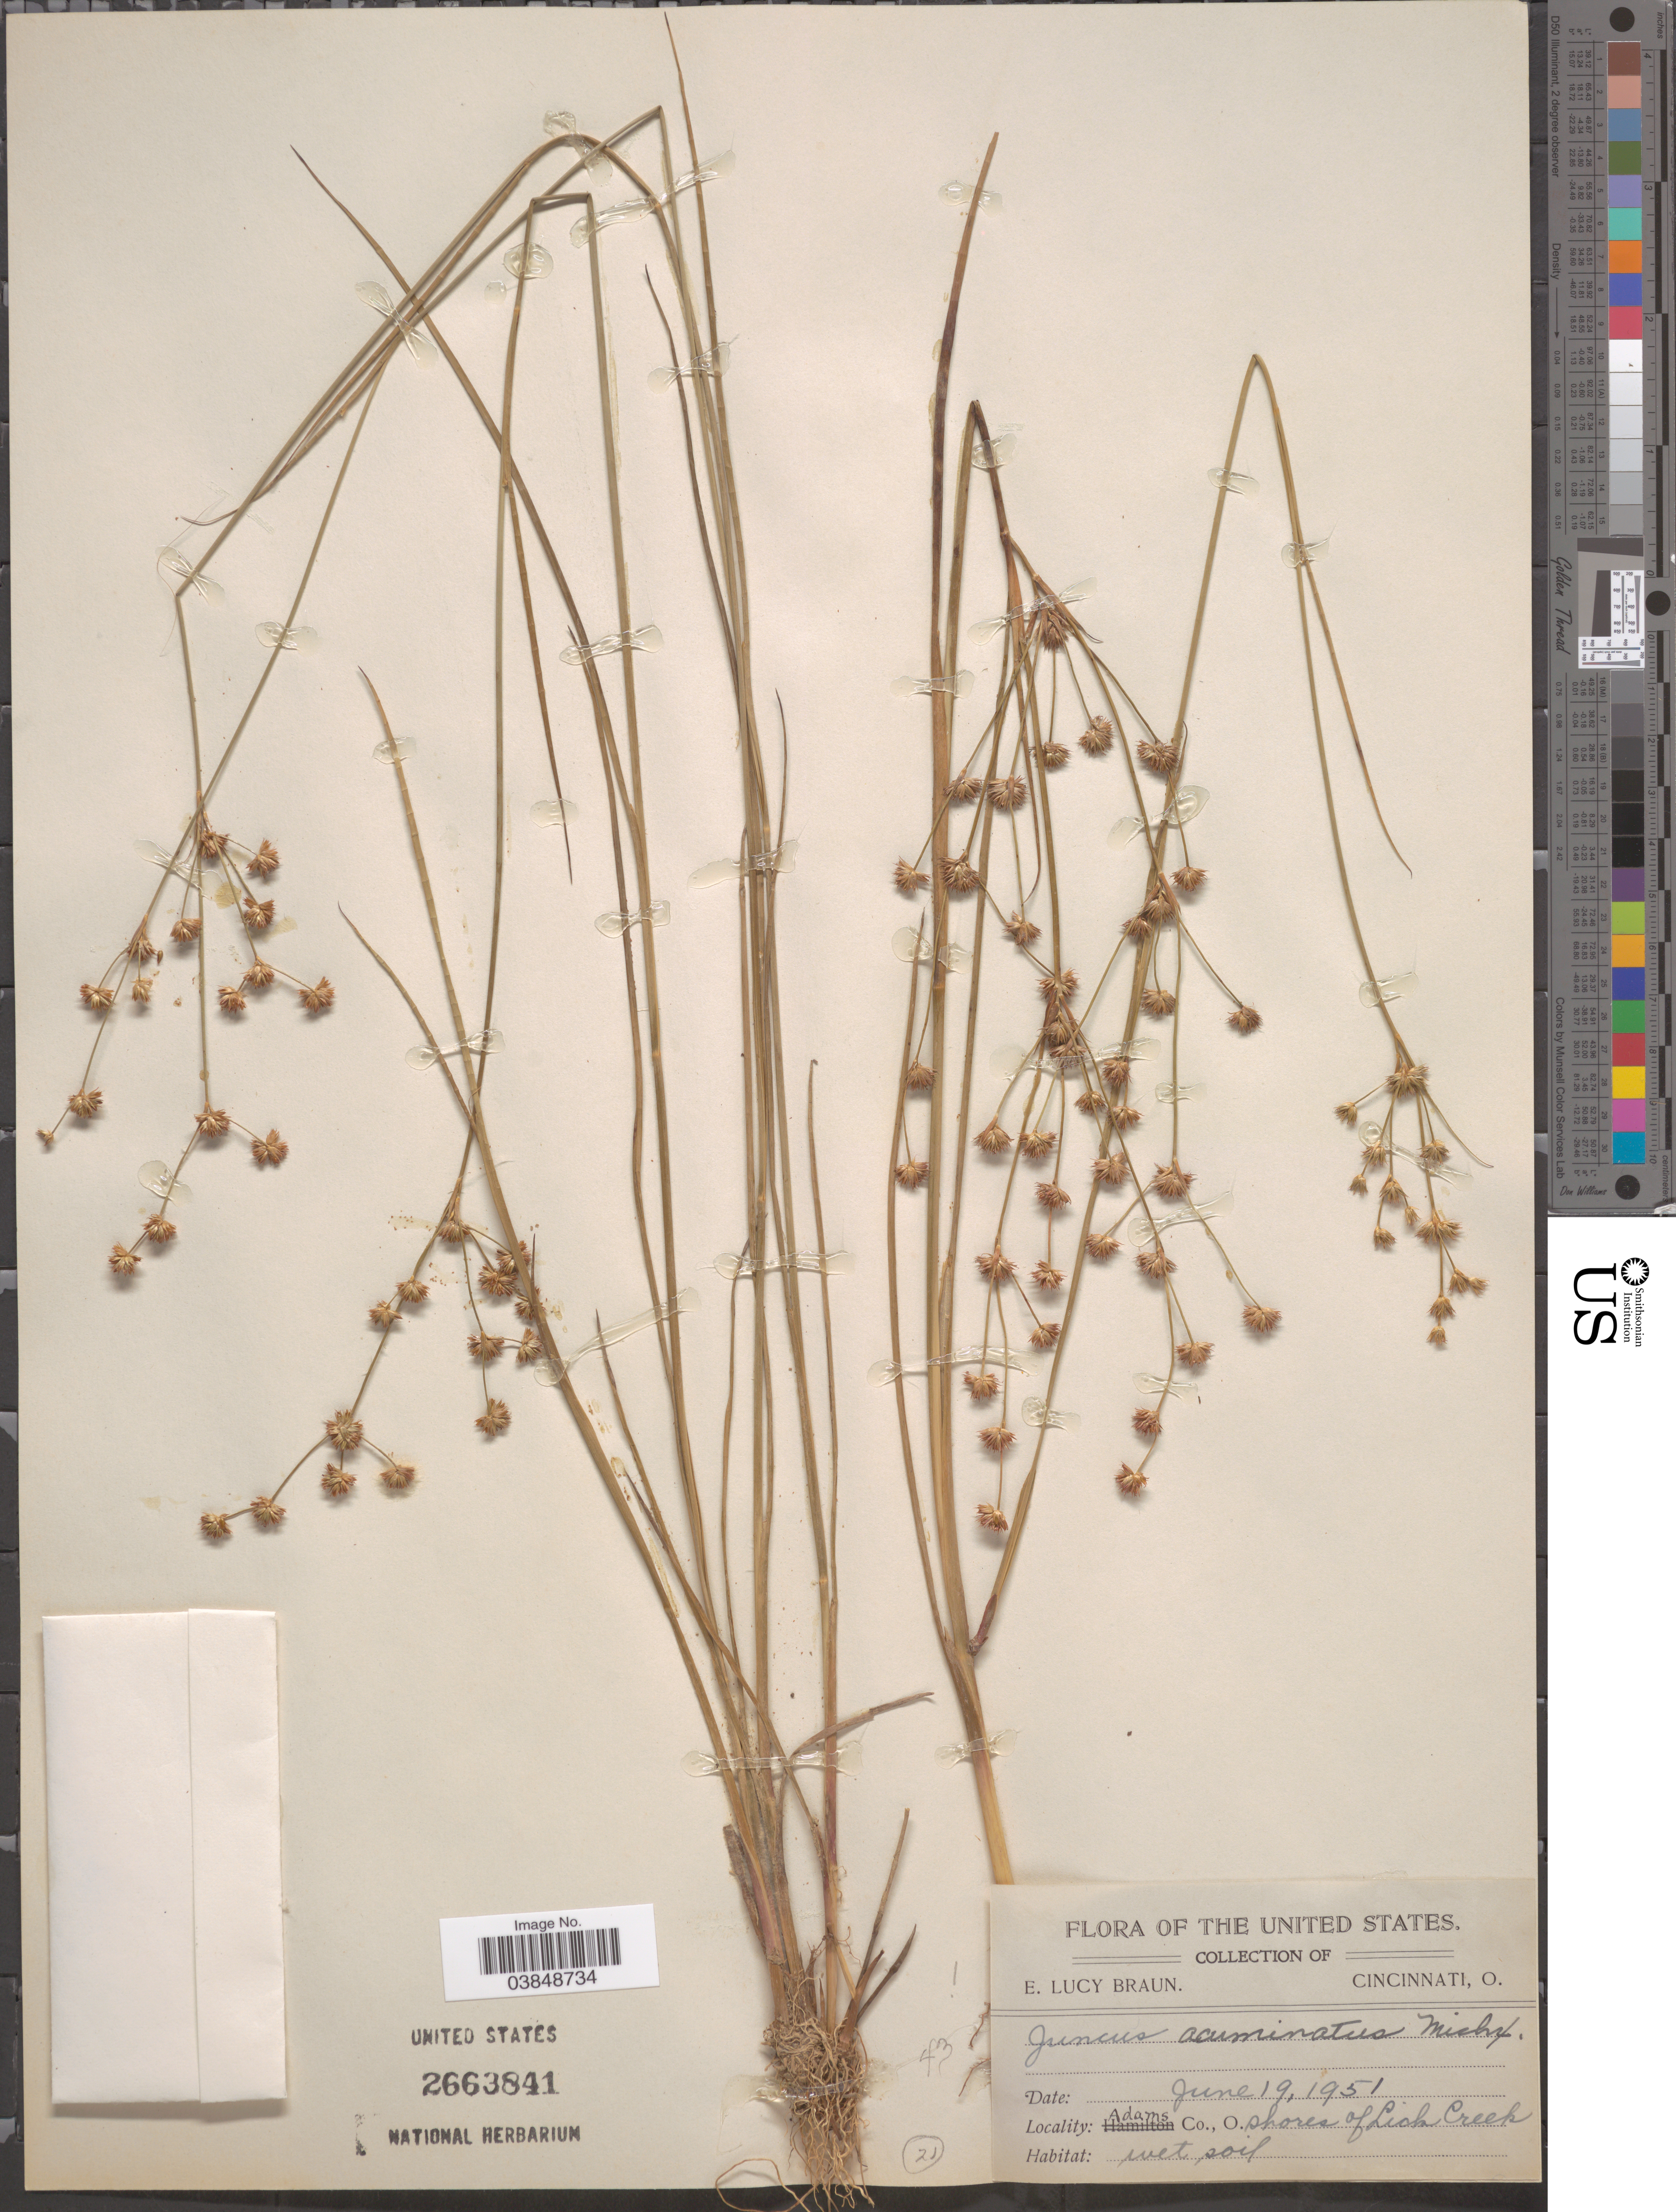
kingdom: Plantae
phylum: Tracheophyta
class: Liliopsida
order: Poales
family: Juncaceae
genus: Juncus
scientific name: Juncus acuminatus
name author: Michx.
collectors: E. L. Braun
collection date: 1951-06-19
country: United States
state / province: Ohio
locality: Adams Co. Shores of Lick Creek.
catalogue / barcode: US 2663841